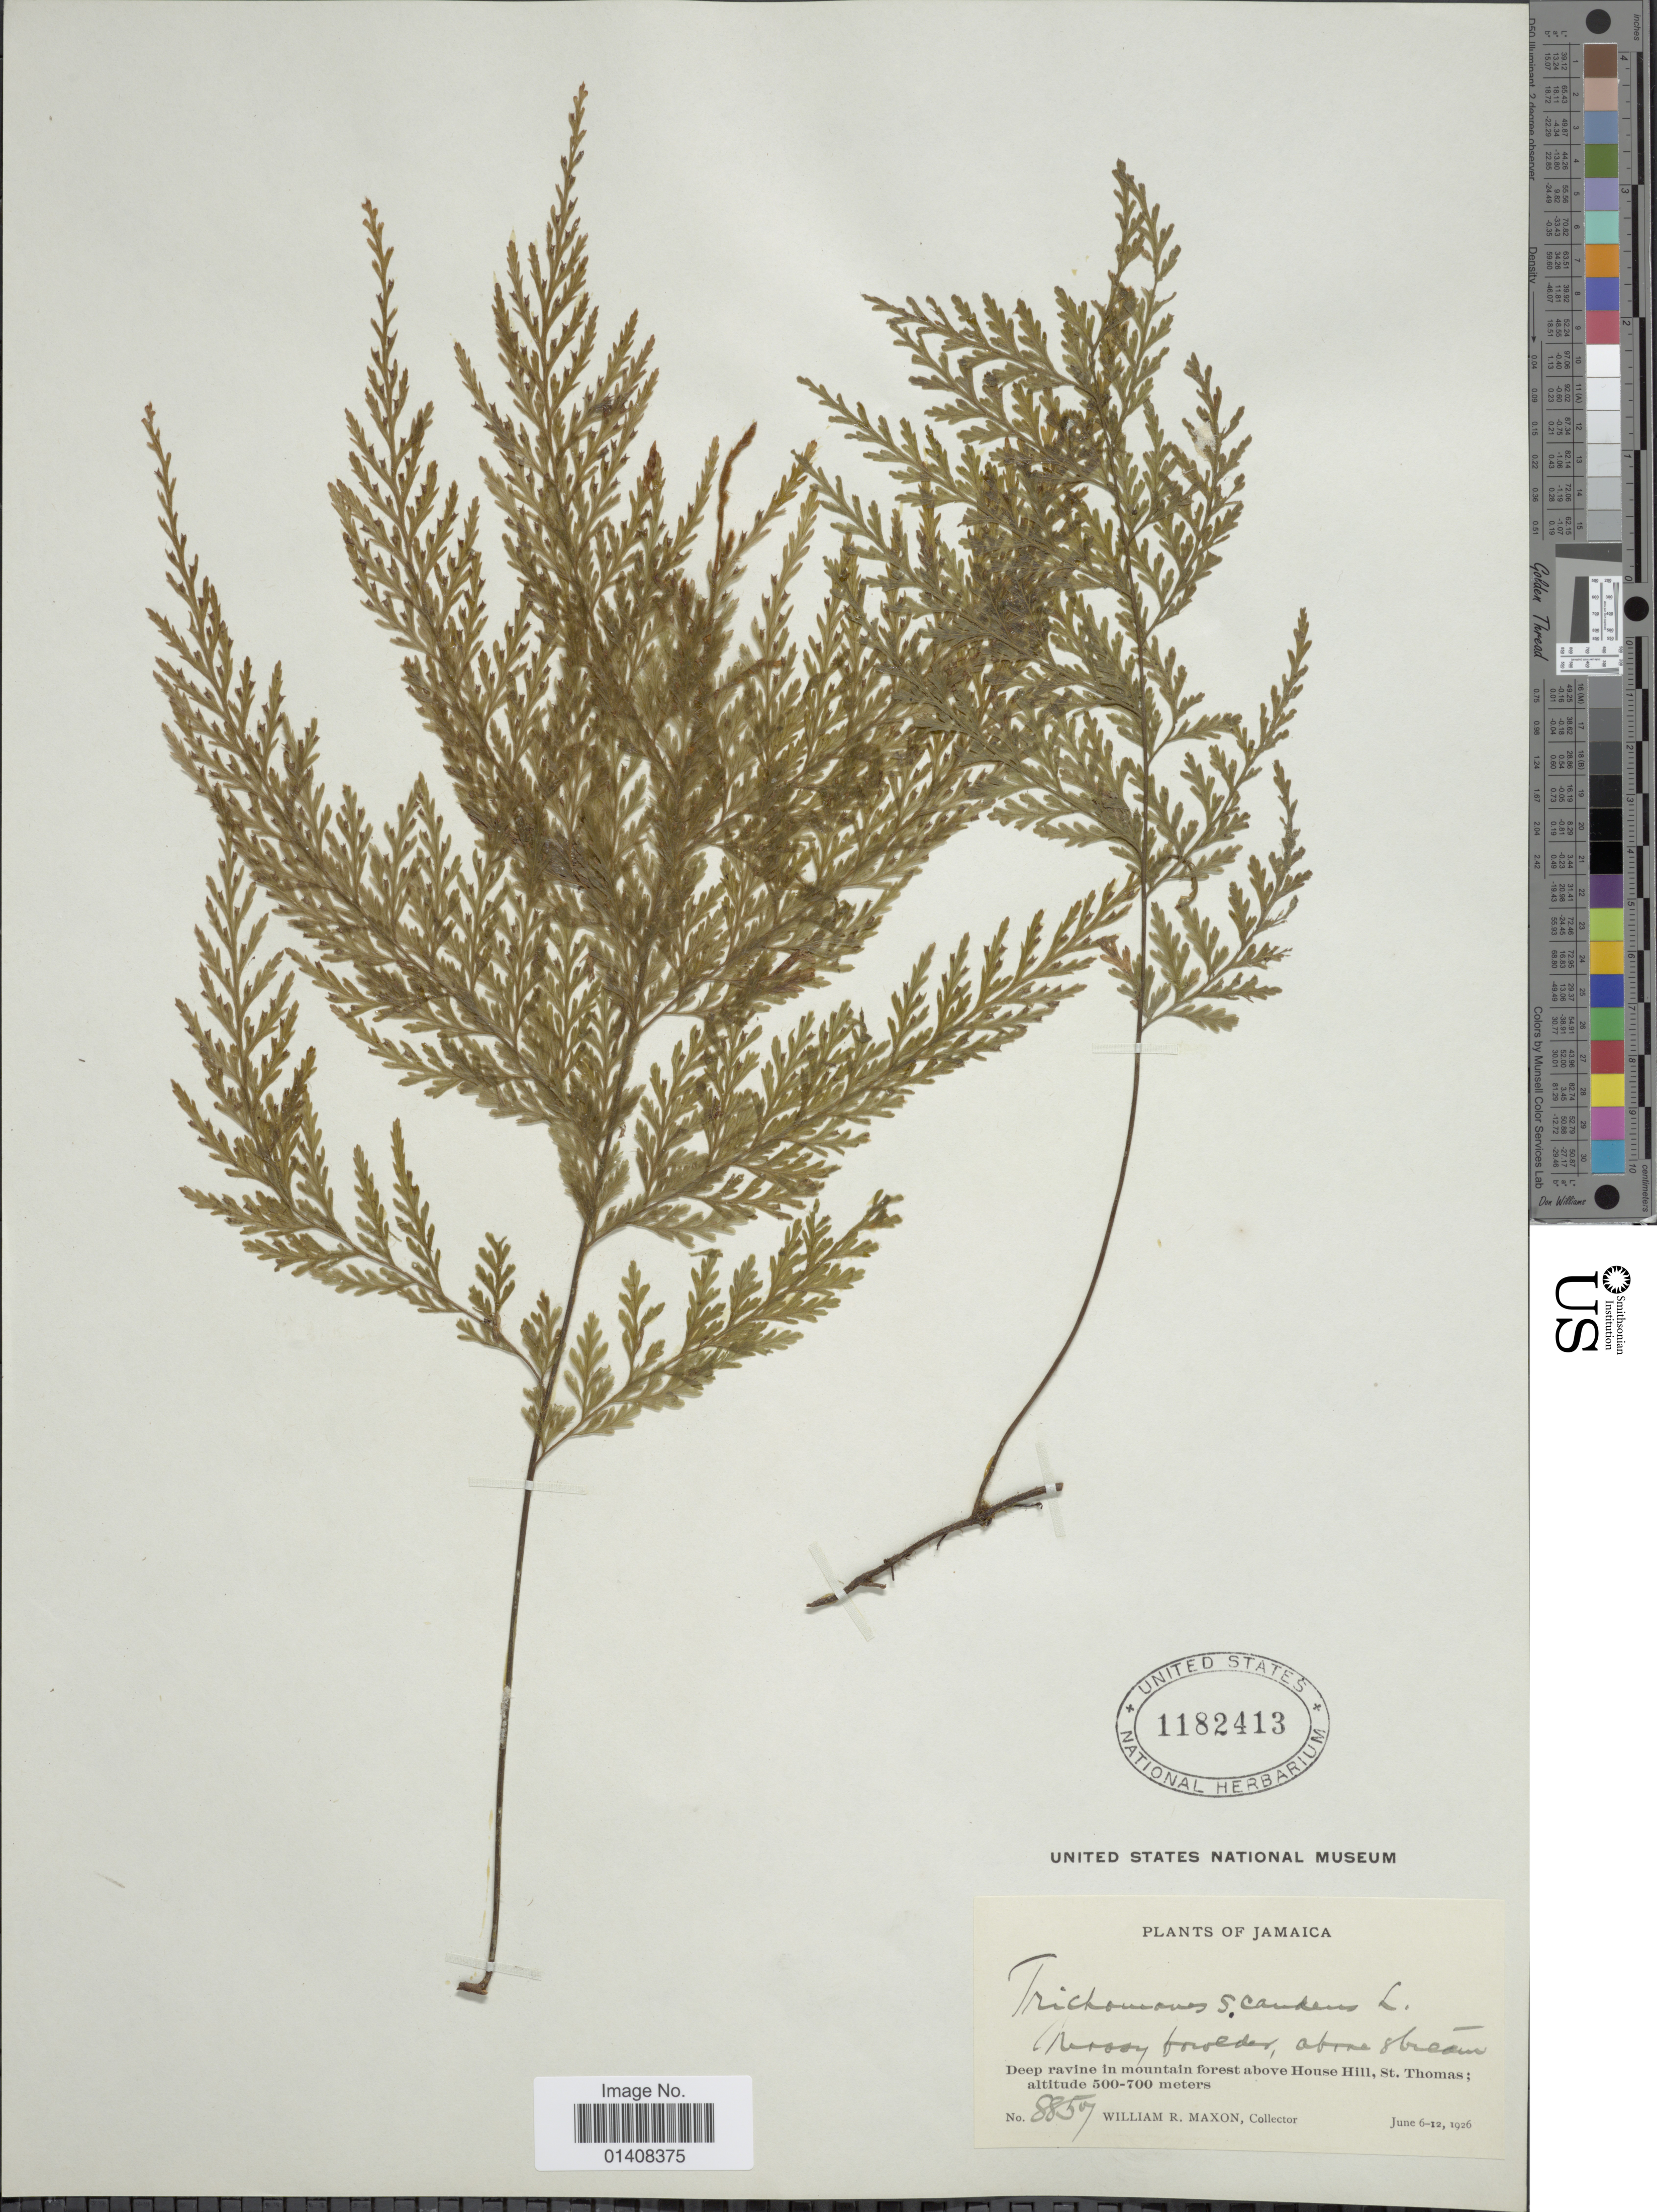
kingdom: Plantae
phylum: Tracheophyta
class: Polypodiopsida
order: Hymenophyllales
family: Hymenophyllaceae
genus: Trichomanes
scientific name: Trichomanes scandens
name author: L.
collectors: W. R. Maxon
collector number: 8859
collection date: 1926-06-06/1926-06-12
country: Jamaica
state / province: Saint Thomas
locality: Above House hIll, St. Thomas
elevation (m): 500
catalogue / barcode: US 1182413